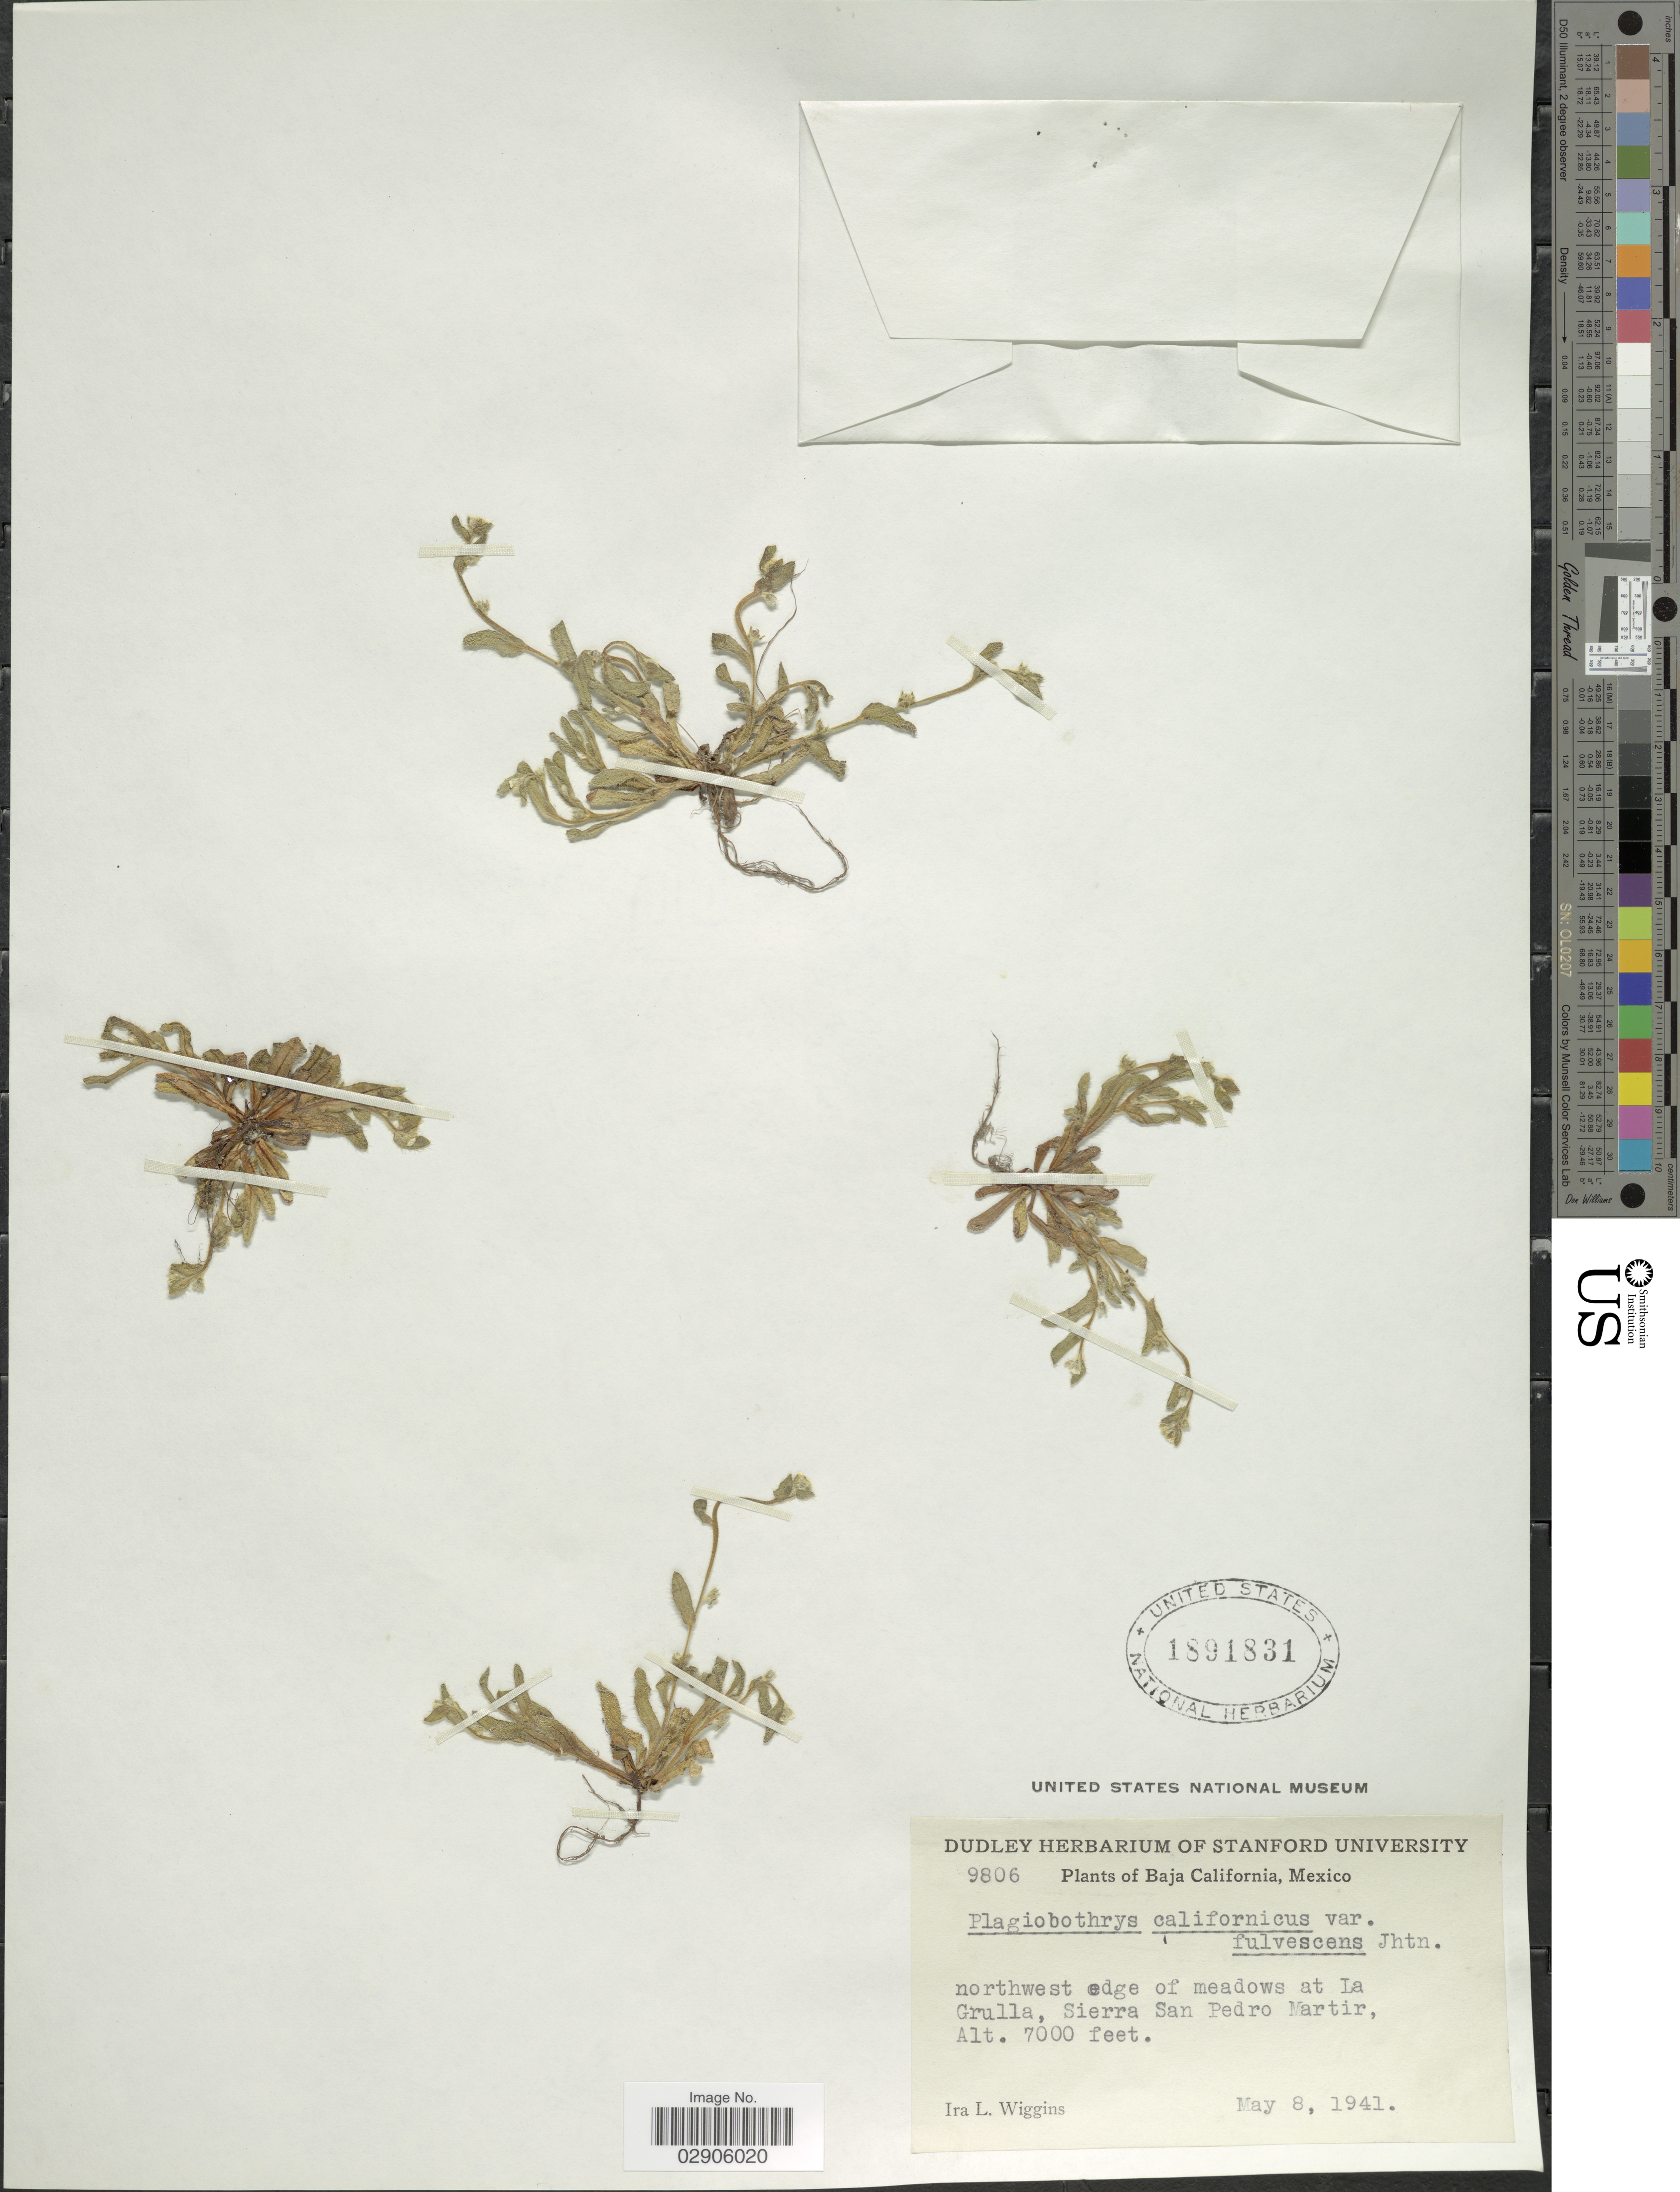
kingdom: Plantae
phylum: Tracheophyta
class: Magnoliopsida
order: Boraginales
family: Boraginaceae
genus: Plagiobothrys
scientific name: Plagiobothrys californicus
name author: (A. Gray) Greene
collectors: I. L. Wiggins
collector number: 9806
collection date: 1941-05-08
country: Mexico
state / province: Baja California Norte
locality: Northwest edge of meadows at La Grulla, Sierra San Pedro Martir.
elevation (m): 2134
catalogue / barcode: US 1891831